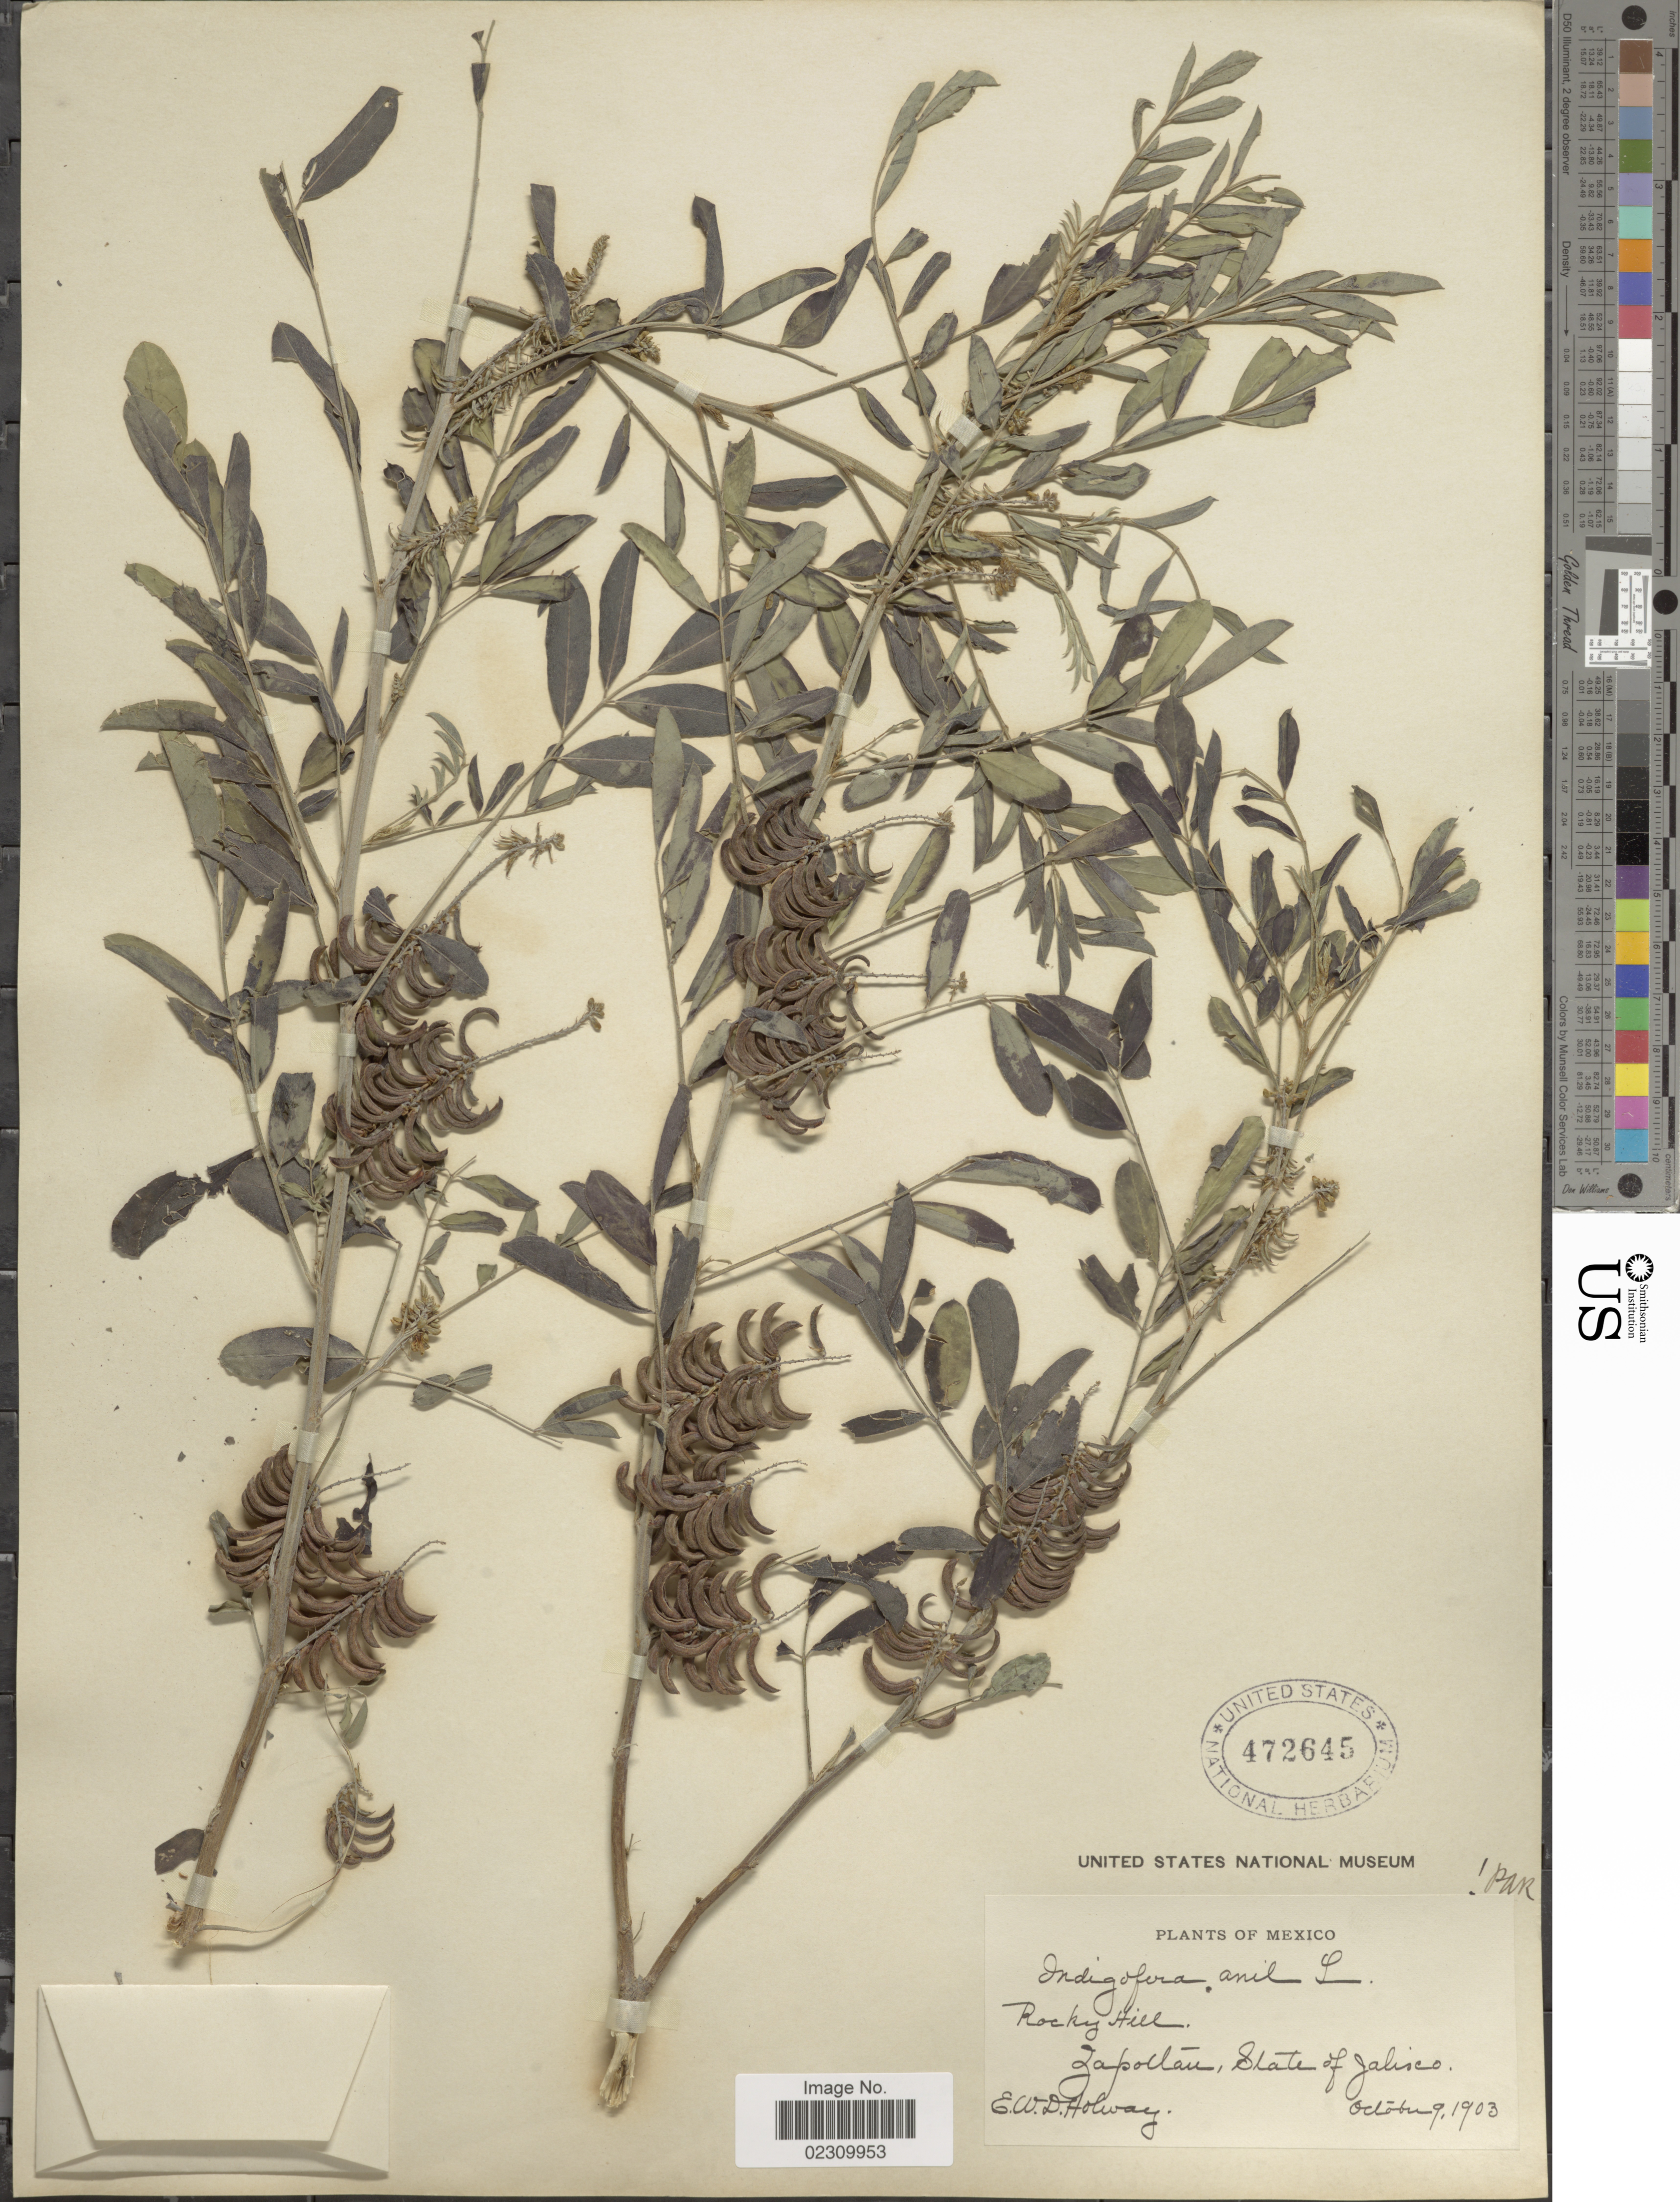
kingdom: Plantae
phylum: Tracheophyta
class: Magnoliopsida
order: Fabales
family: Fabaceae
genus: Indigofera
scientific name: Indigofera suffruticosa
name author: Mill.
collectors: E. W. D. Holway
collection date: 1903-10-09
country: Mexico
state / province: Jalisco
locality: Zapotlan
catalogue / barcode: US 472645